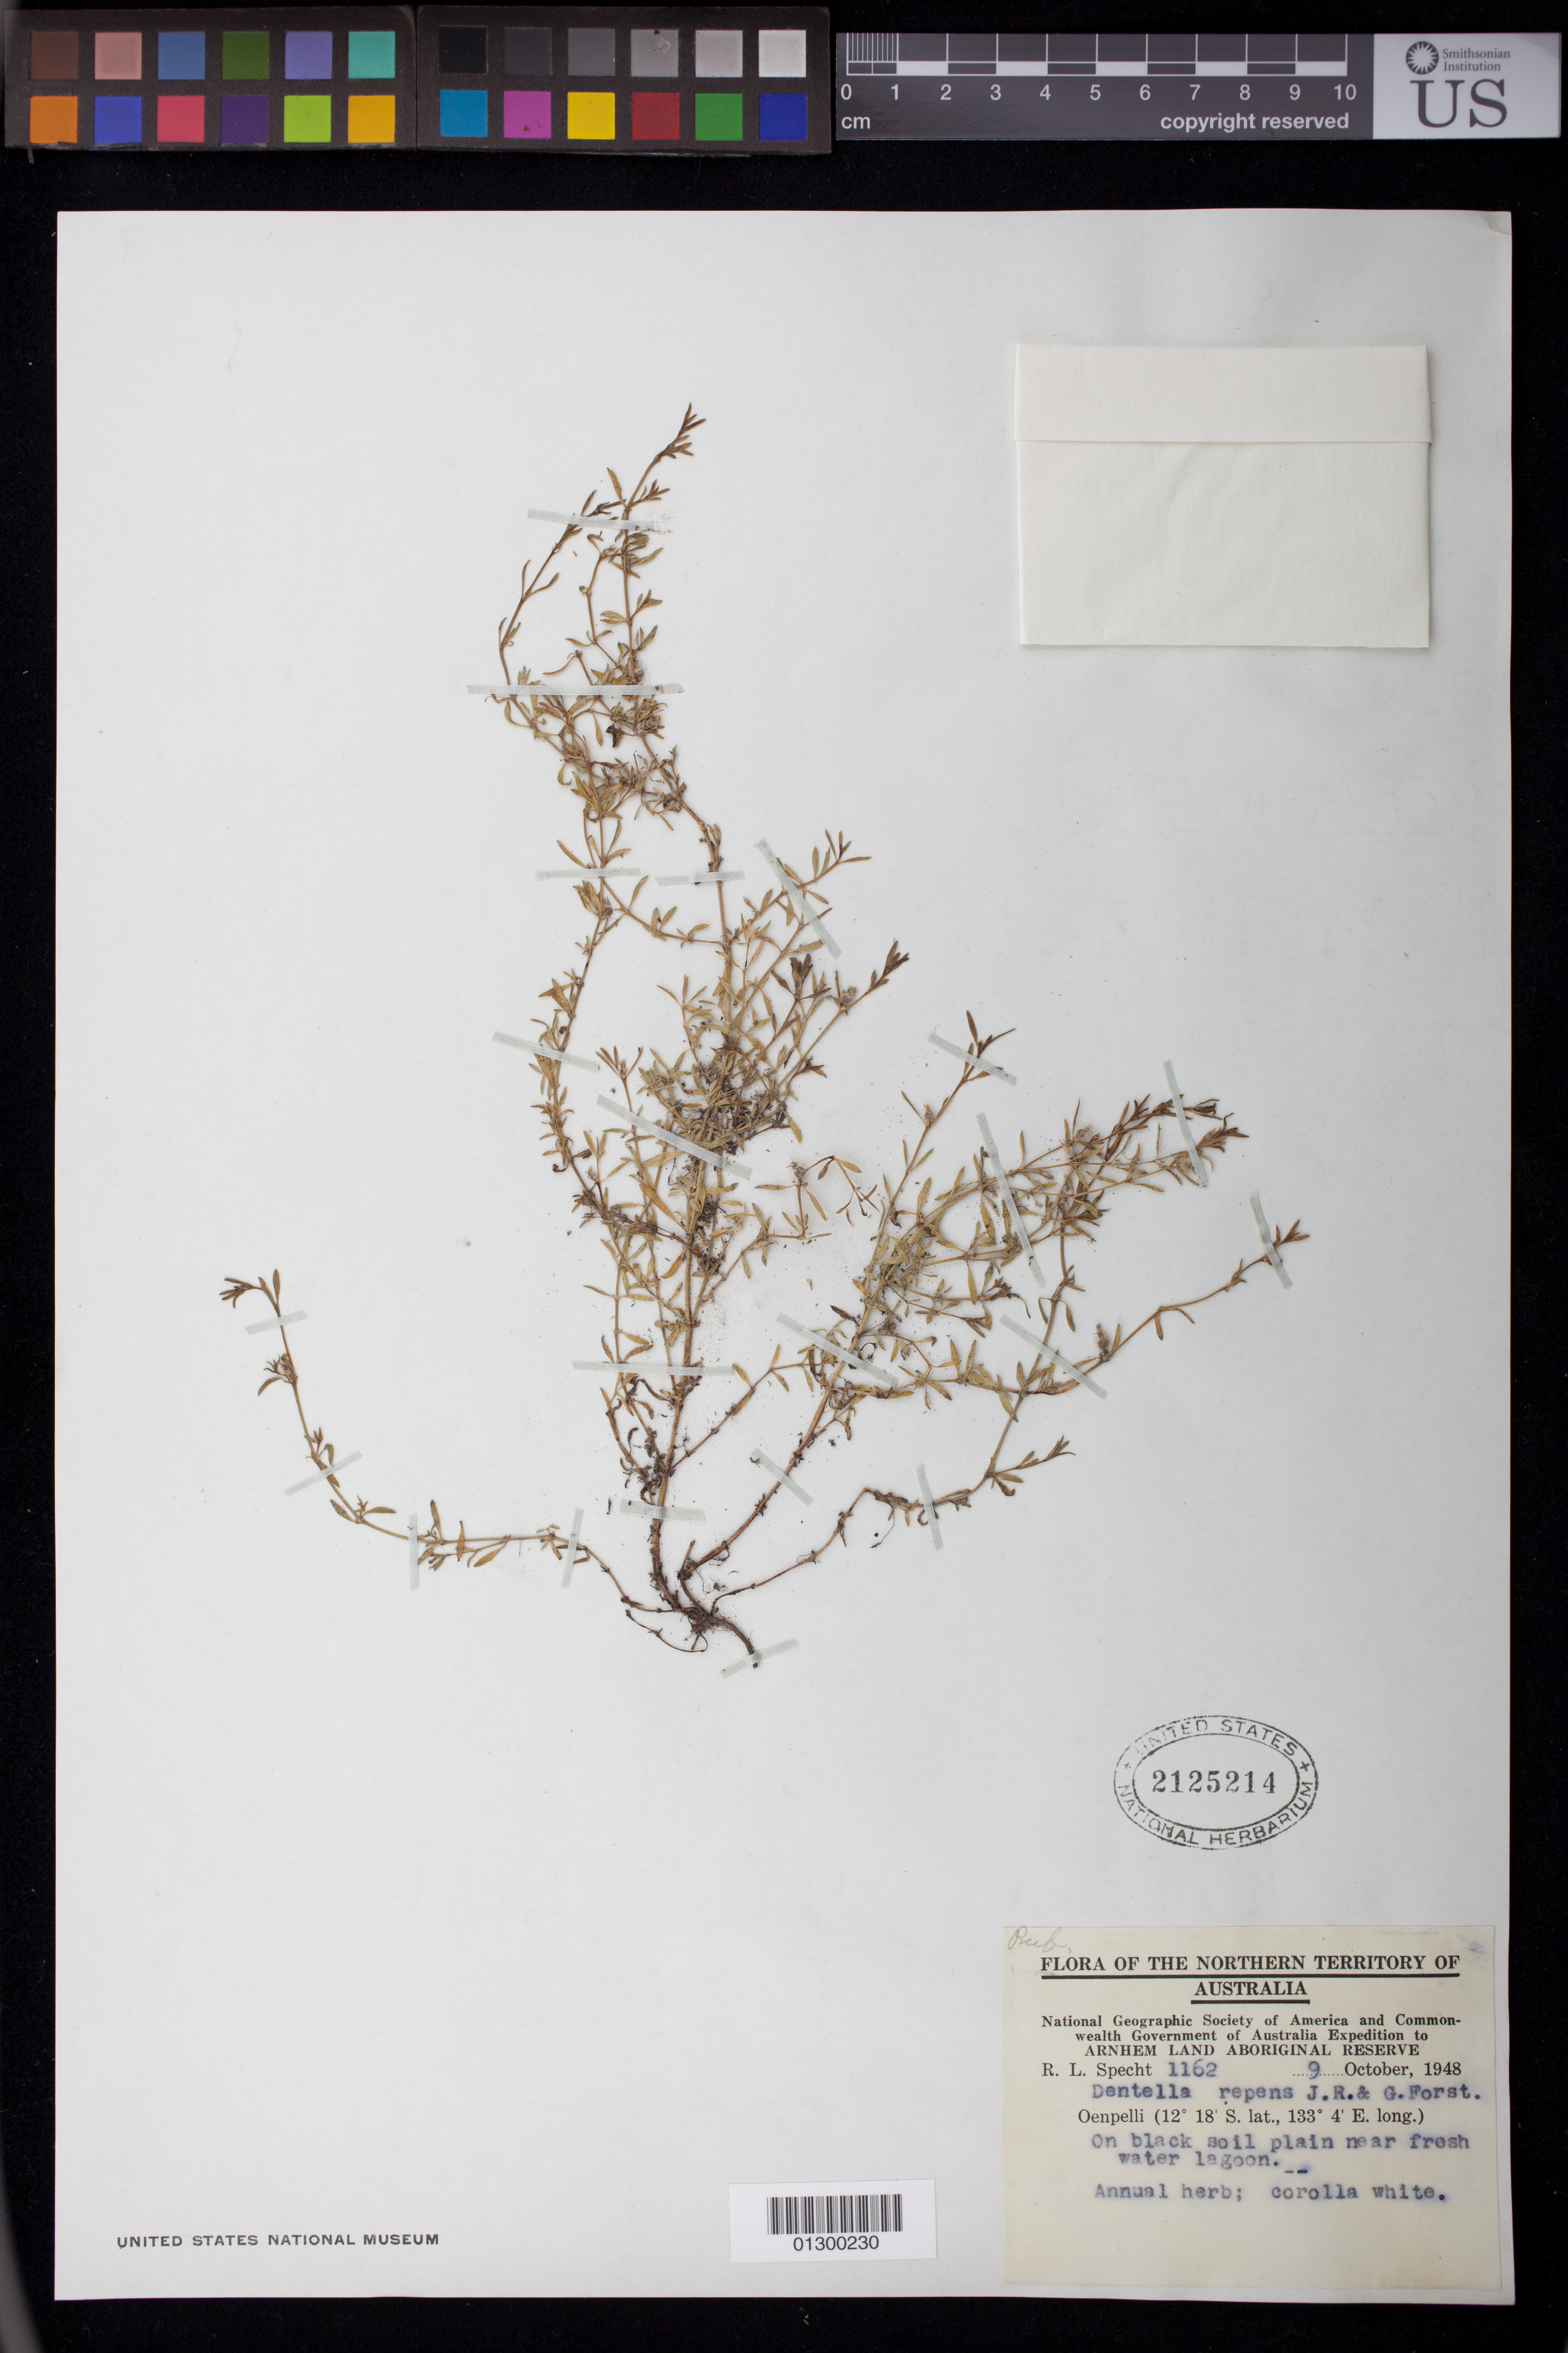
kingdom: Plantae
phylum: Tracheophyta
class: Magnoliopsida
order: Gentianales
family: Rubiaceae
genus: Dentella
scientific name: Dentella repens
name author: J.R. Forst. & G. Forst.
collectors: R. L. Specht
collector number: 1162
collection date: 1948-10-09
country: Australia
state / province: Northern Territory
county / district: West Arnhem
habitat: On black soil plain near fresh water lagoon.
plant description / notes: Annual herb; corolla white.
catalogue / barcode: US 2125214